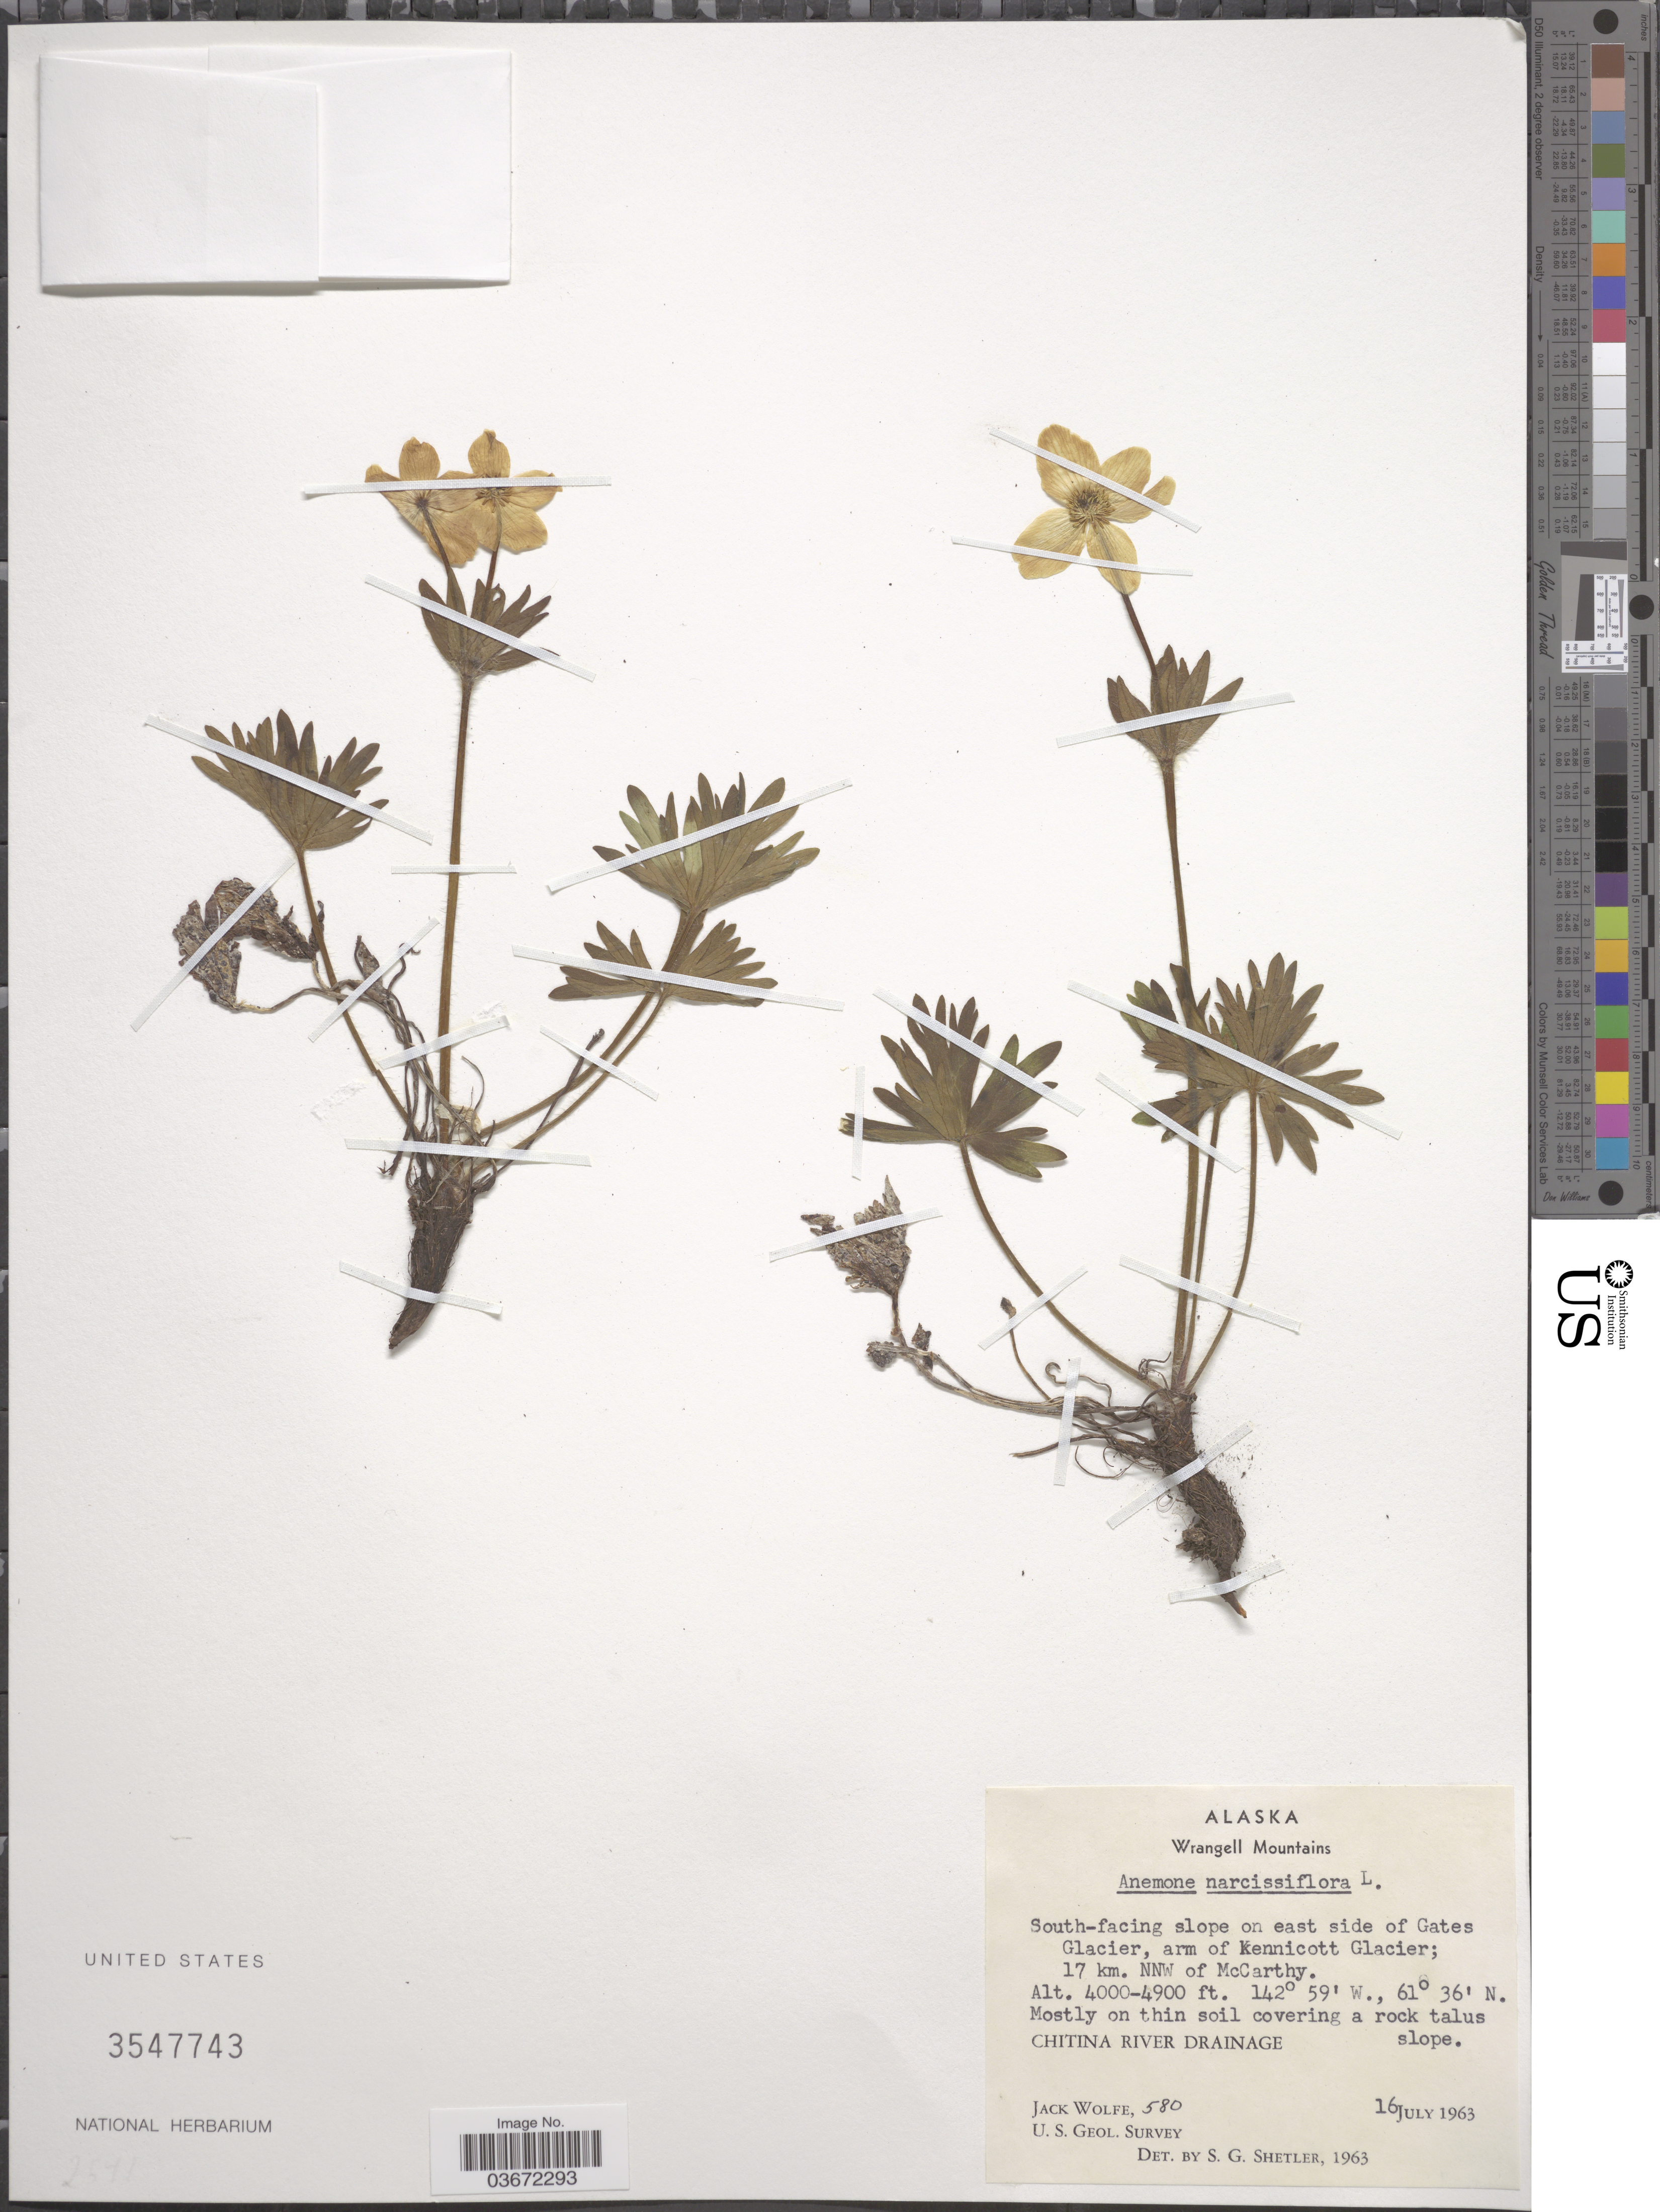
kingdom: Plantae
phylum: Tracheophyta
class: Magnoliopsida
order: Ranunculales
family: Ranunculaceae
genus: Anemone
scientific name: Anemone narcissiflora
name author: L.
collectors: J. Wolfe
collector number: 580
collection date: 1963-07-16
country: United States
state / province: Alaska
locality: Wrangell Mountains. South-facing slope on east side of Gates Glacier, arm of Kennicott Glacier; 17 km. NNW of McCarthy. Chitina River Drainage.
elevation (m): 1219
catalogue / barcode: US 3547743